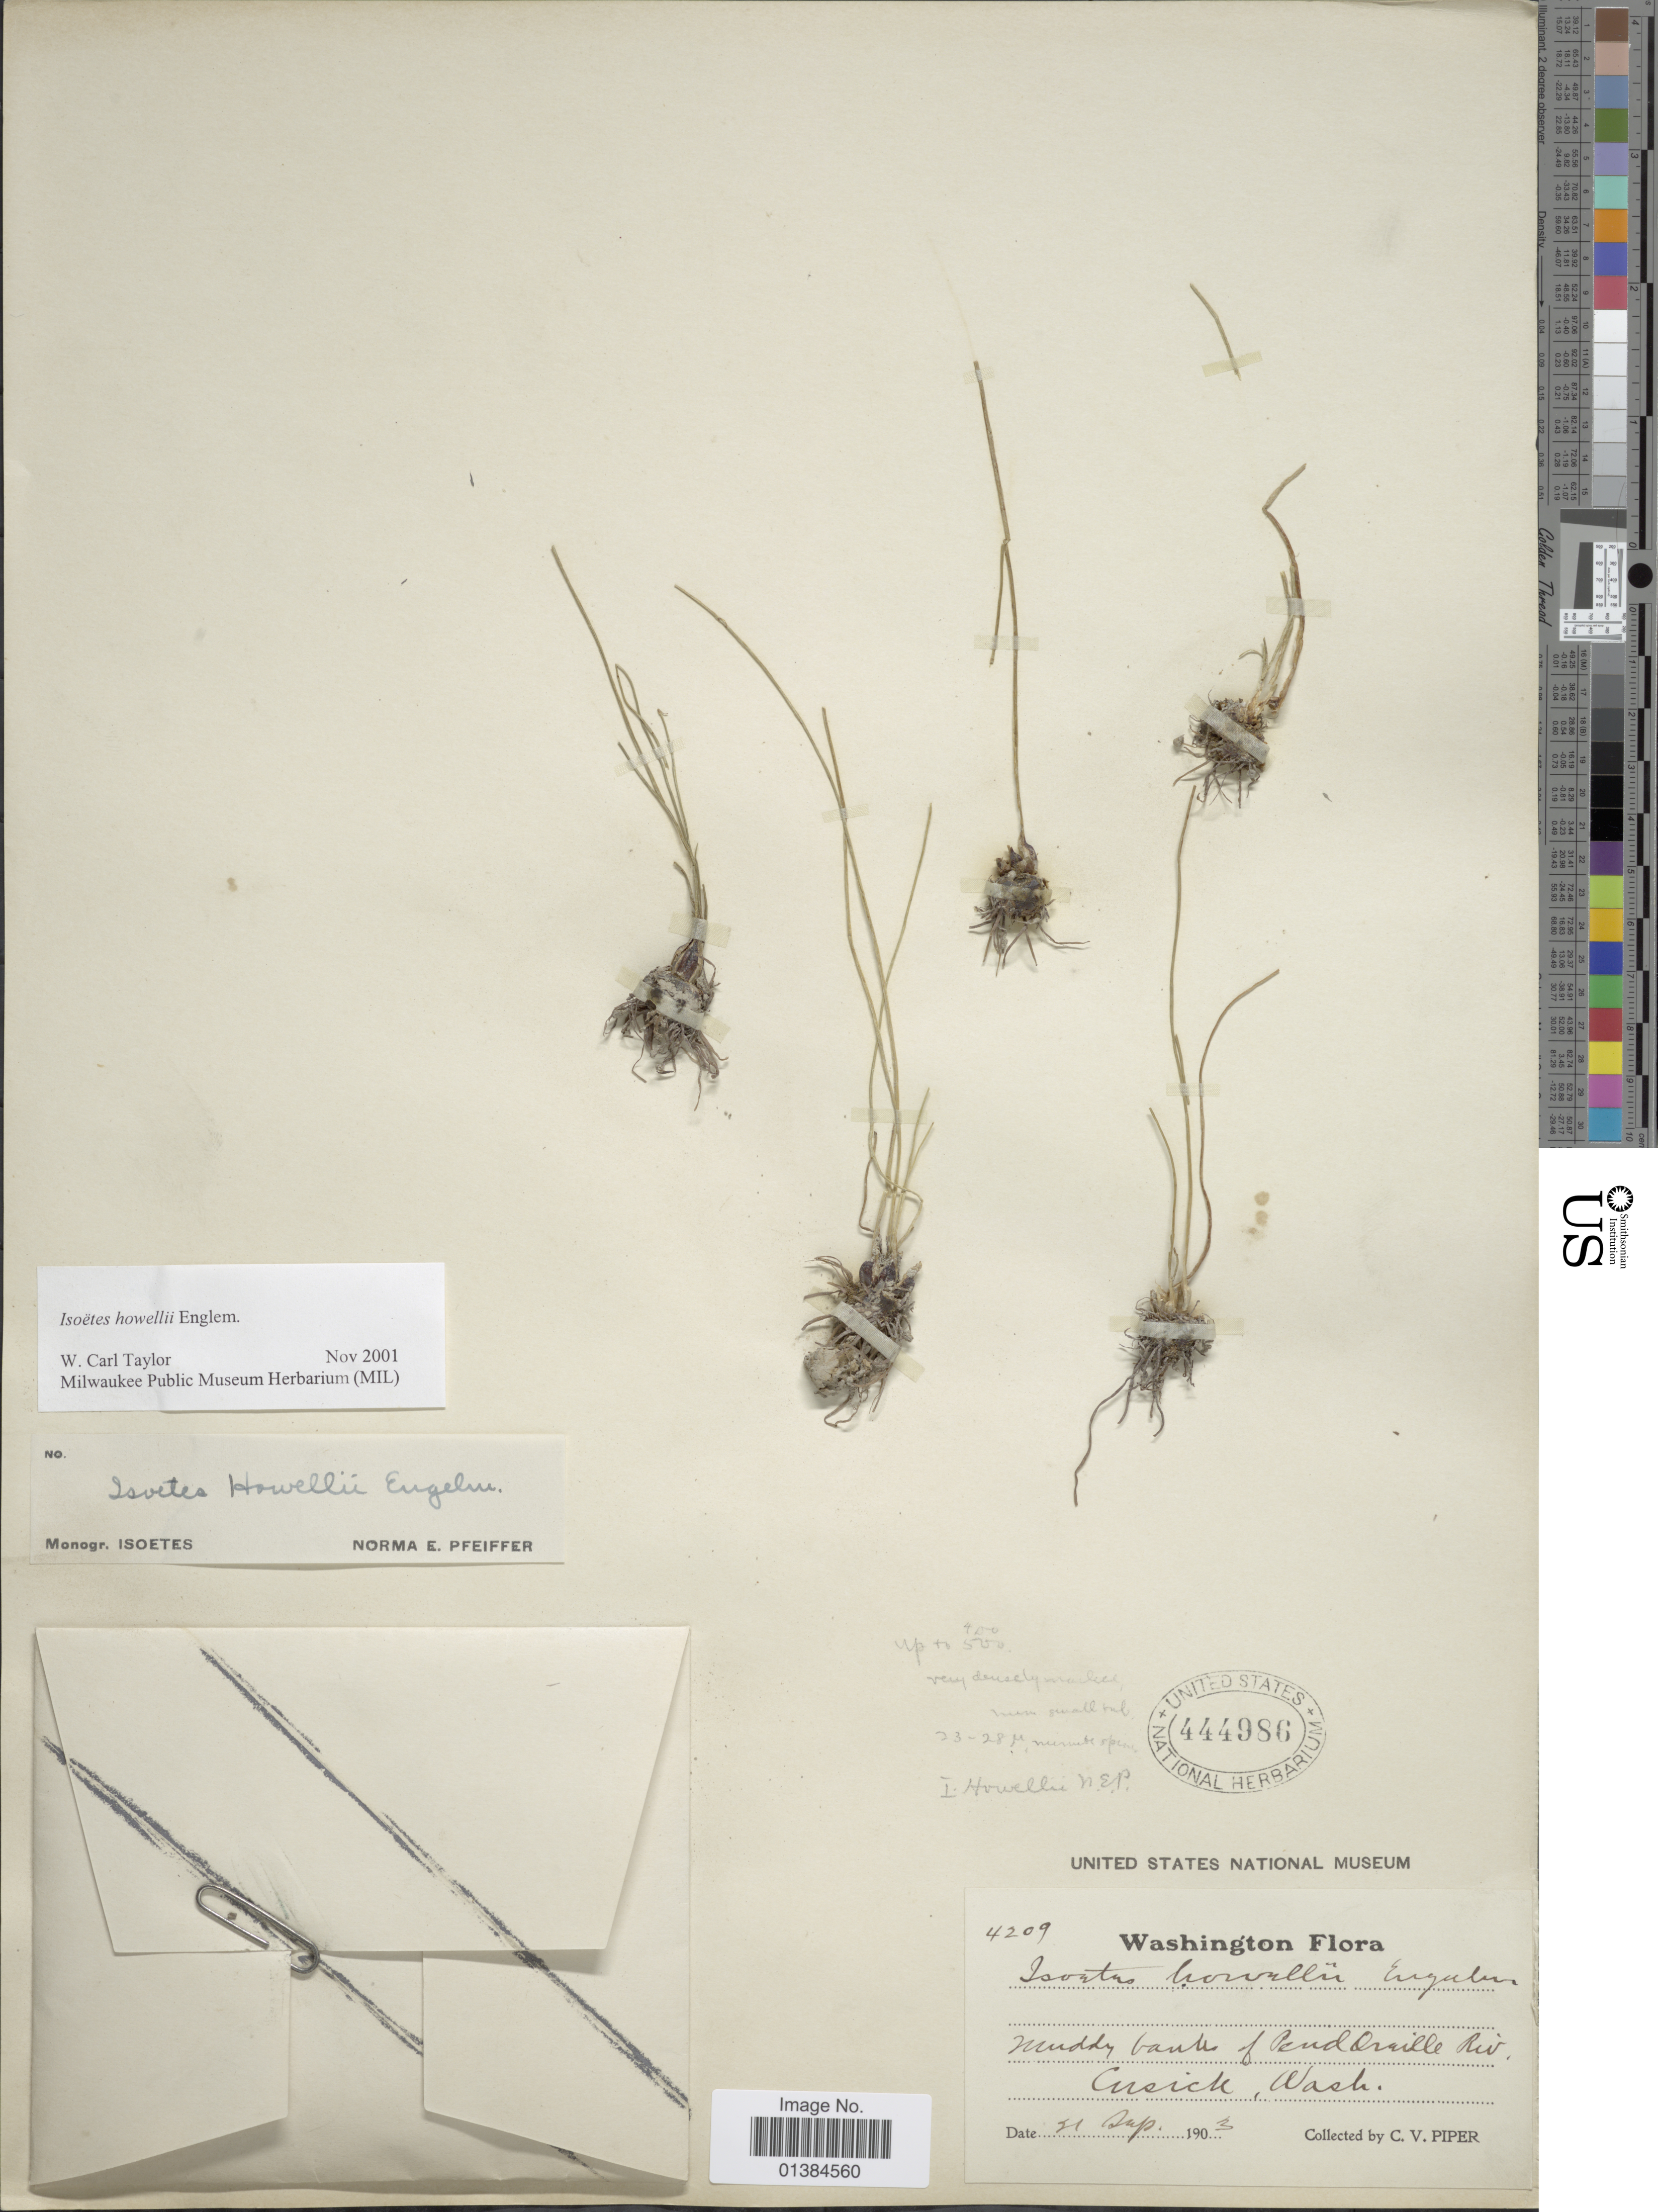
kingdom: Plantae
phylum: Tracheophyta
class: Lycopodiopsida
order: Isoetales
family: Isoetaceae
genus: Isoetes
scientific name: Isoetes howellii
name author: Engelm.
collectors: C. V. Piper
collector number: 4209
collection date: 1903-09-21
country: United States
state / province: Washington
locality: Muddy bank of Pend Oreille Riv. Cusick.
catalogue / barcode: US 444986